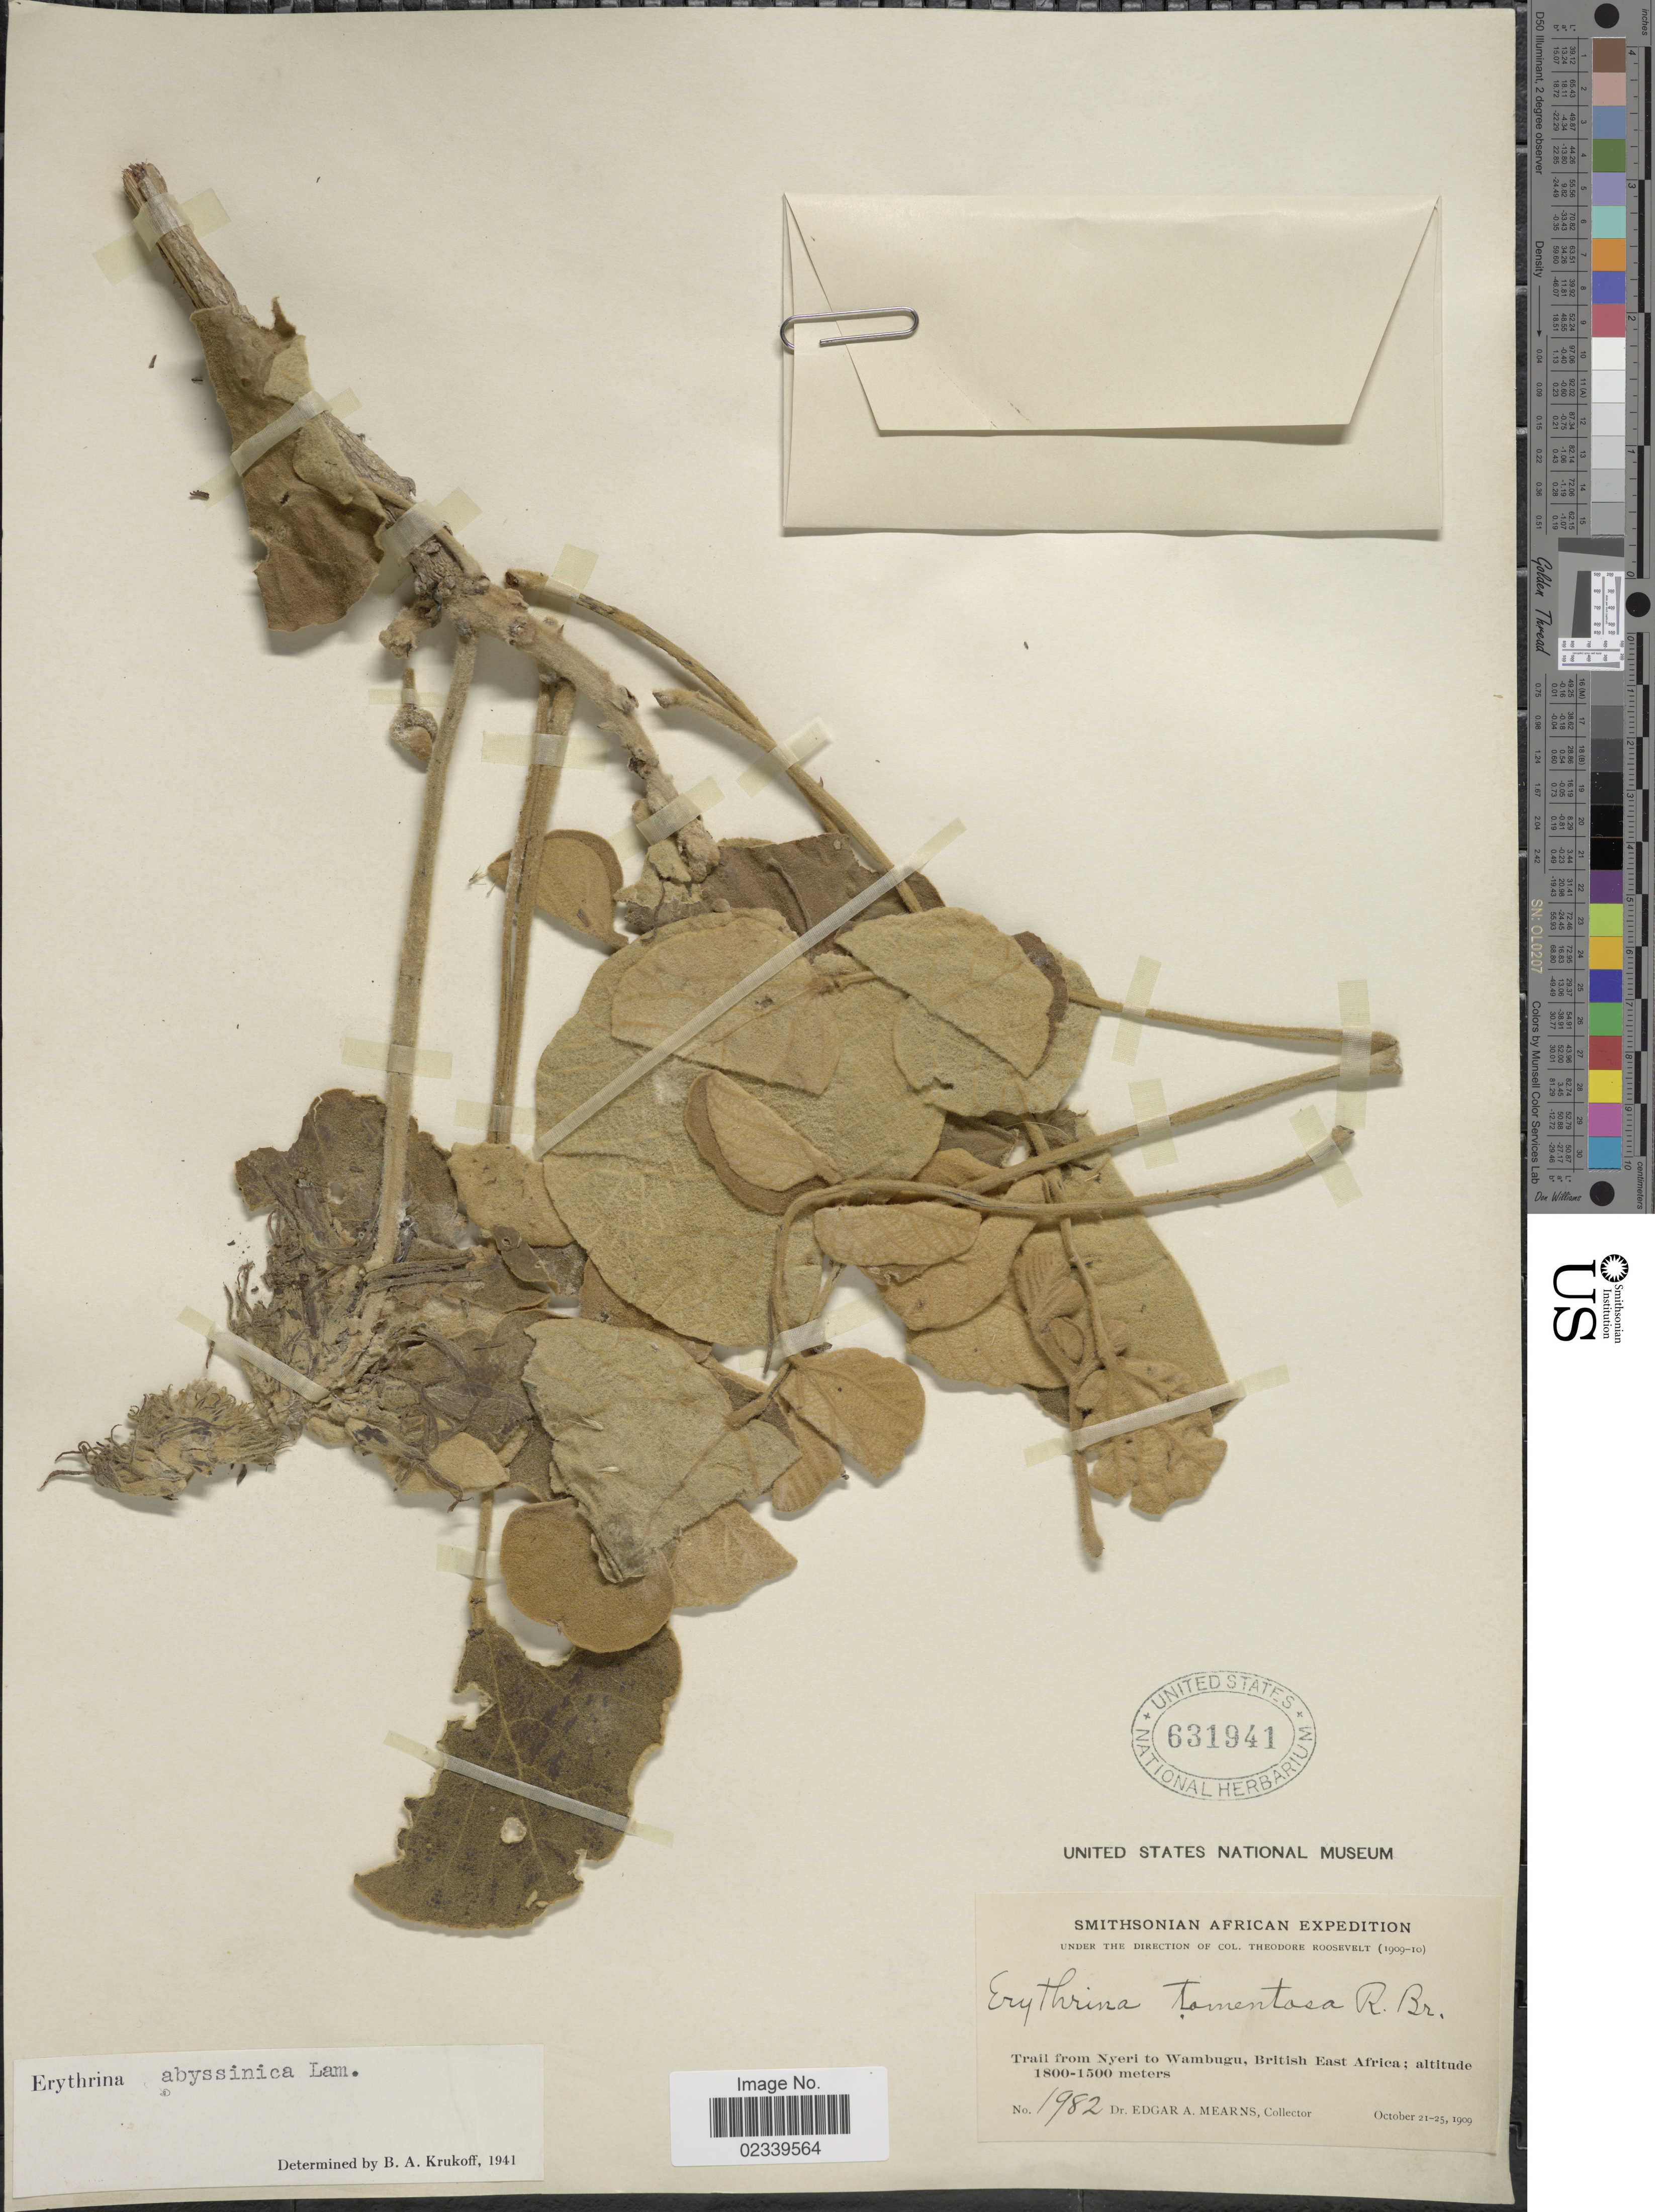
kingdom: Plantae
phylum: Tracheophyta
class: Magnoliopsida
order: Fabales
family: Fabaceae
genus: Erythrina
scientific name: Erythrina abyssinica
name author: Lam.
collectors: E. A. Mearns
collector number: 1982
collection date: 1909-10-21/1909-10-25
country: Kenya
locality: Trail from Nyeri to Wambugu, British East Africa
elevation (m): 1500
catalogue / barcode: US 631941